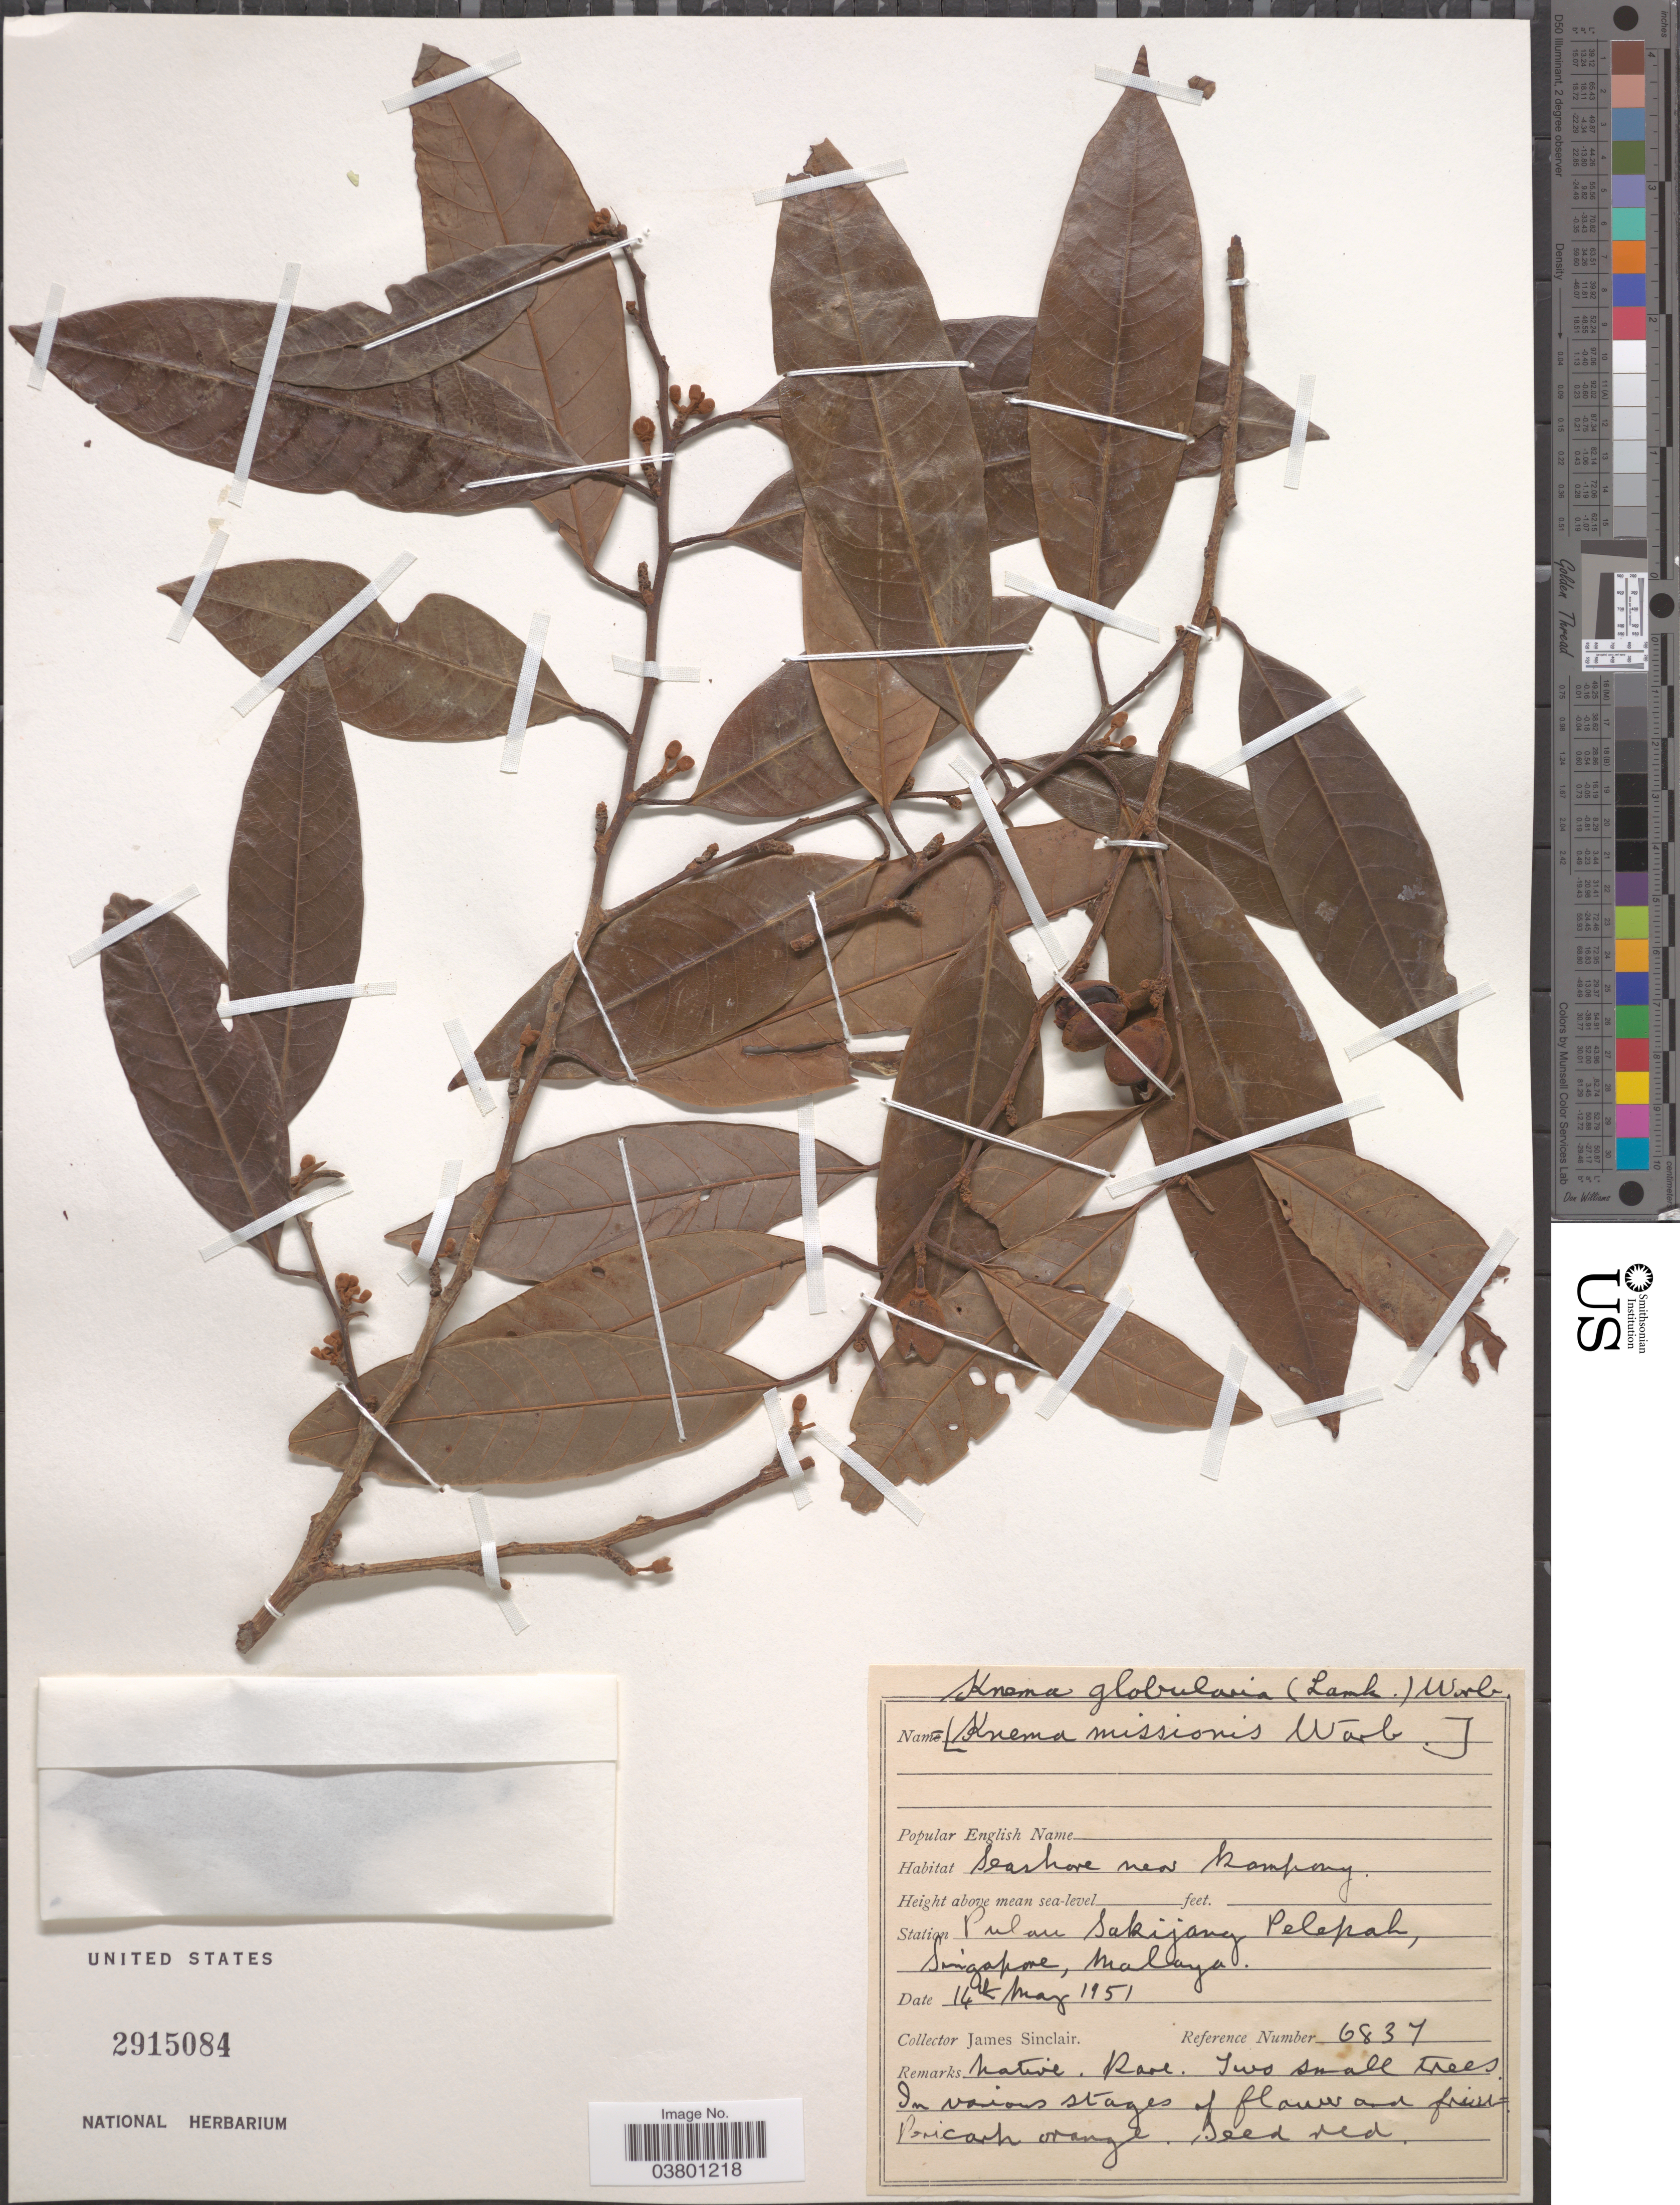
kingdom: Plantae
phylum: Tracheophyta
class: Magnoliopsida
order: Magnoliales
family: Myristicaceae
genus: Knema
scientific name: Knema globularia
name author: (Lam.) Warb.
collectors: J. Sinclair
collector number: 6837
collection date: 1951-05-14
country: Singapore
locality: Station Pulau Sakijang Pelepah, Malaya.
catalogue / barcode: US 2915084